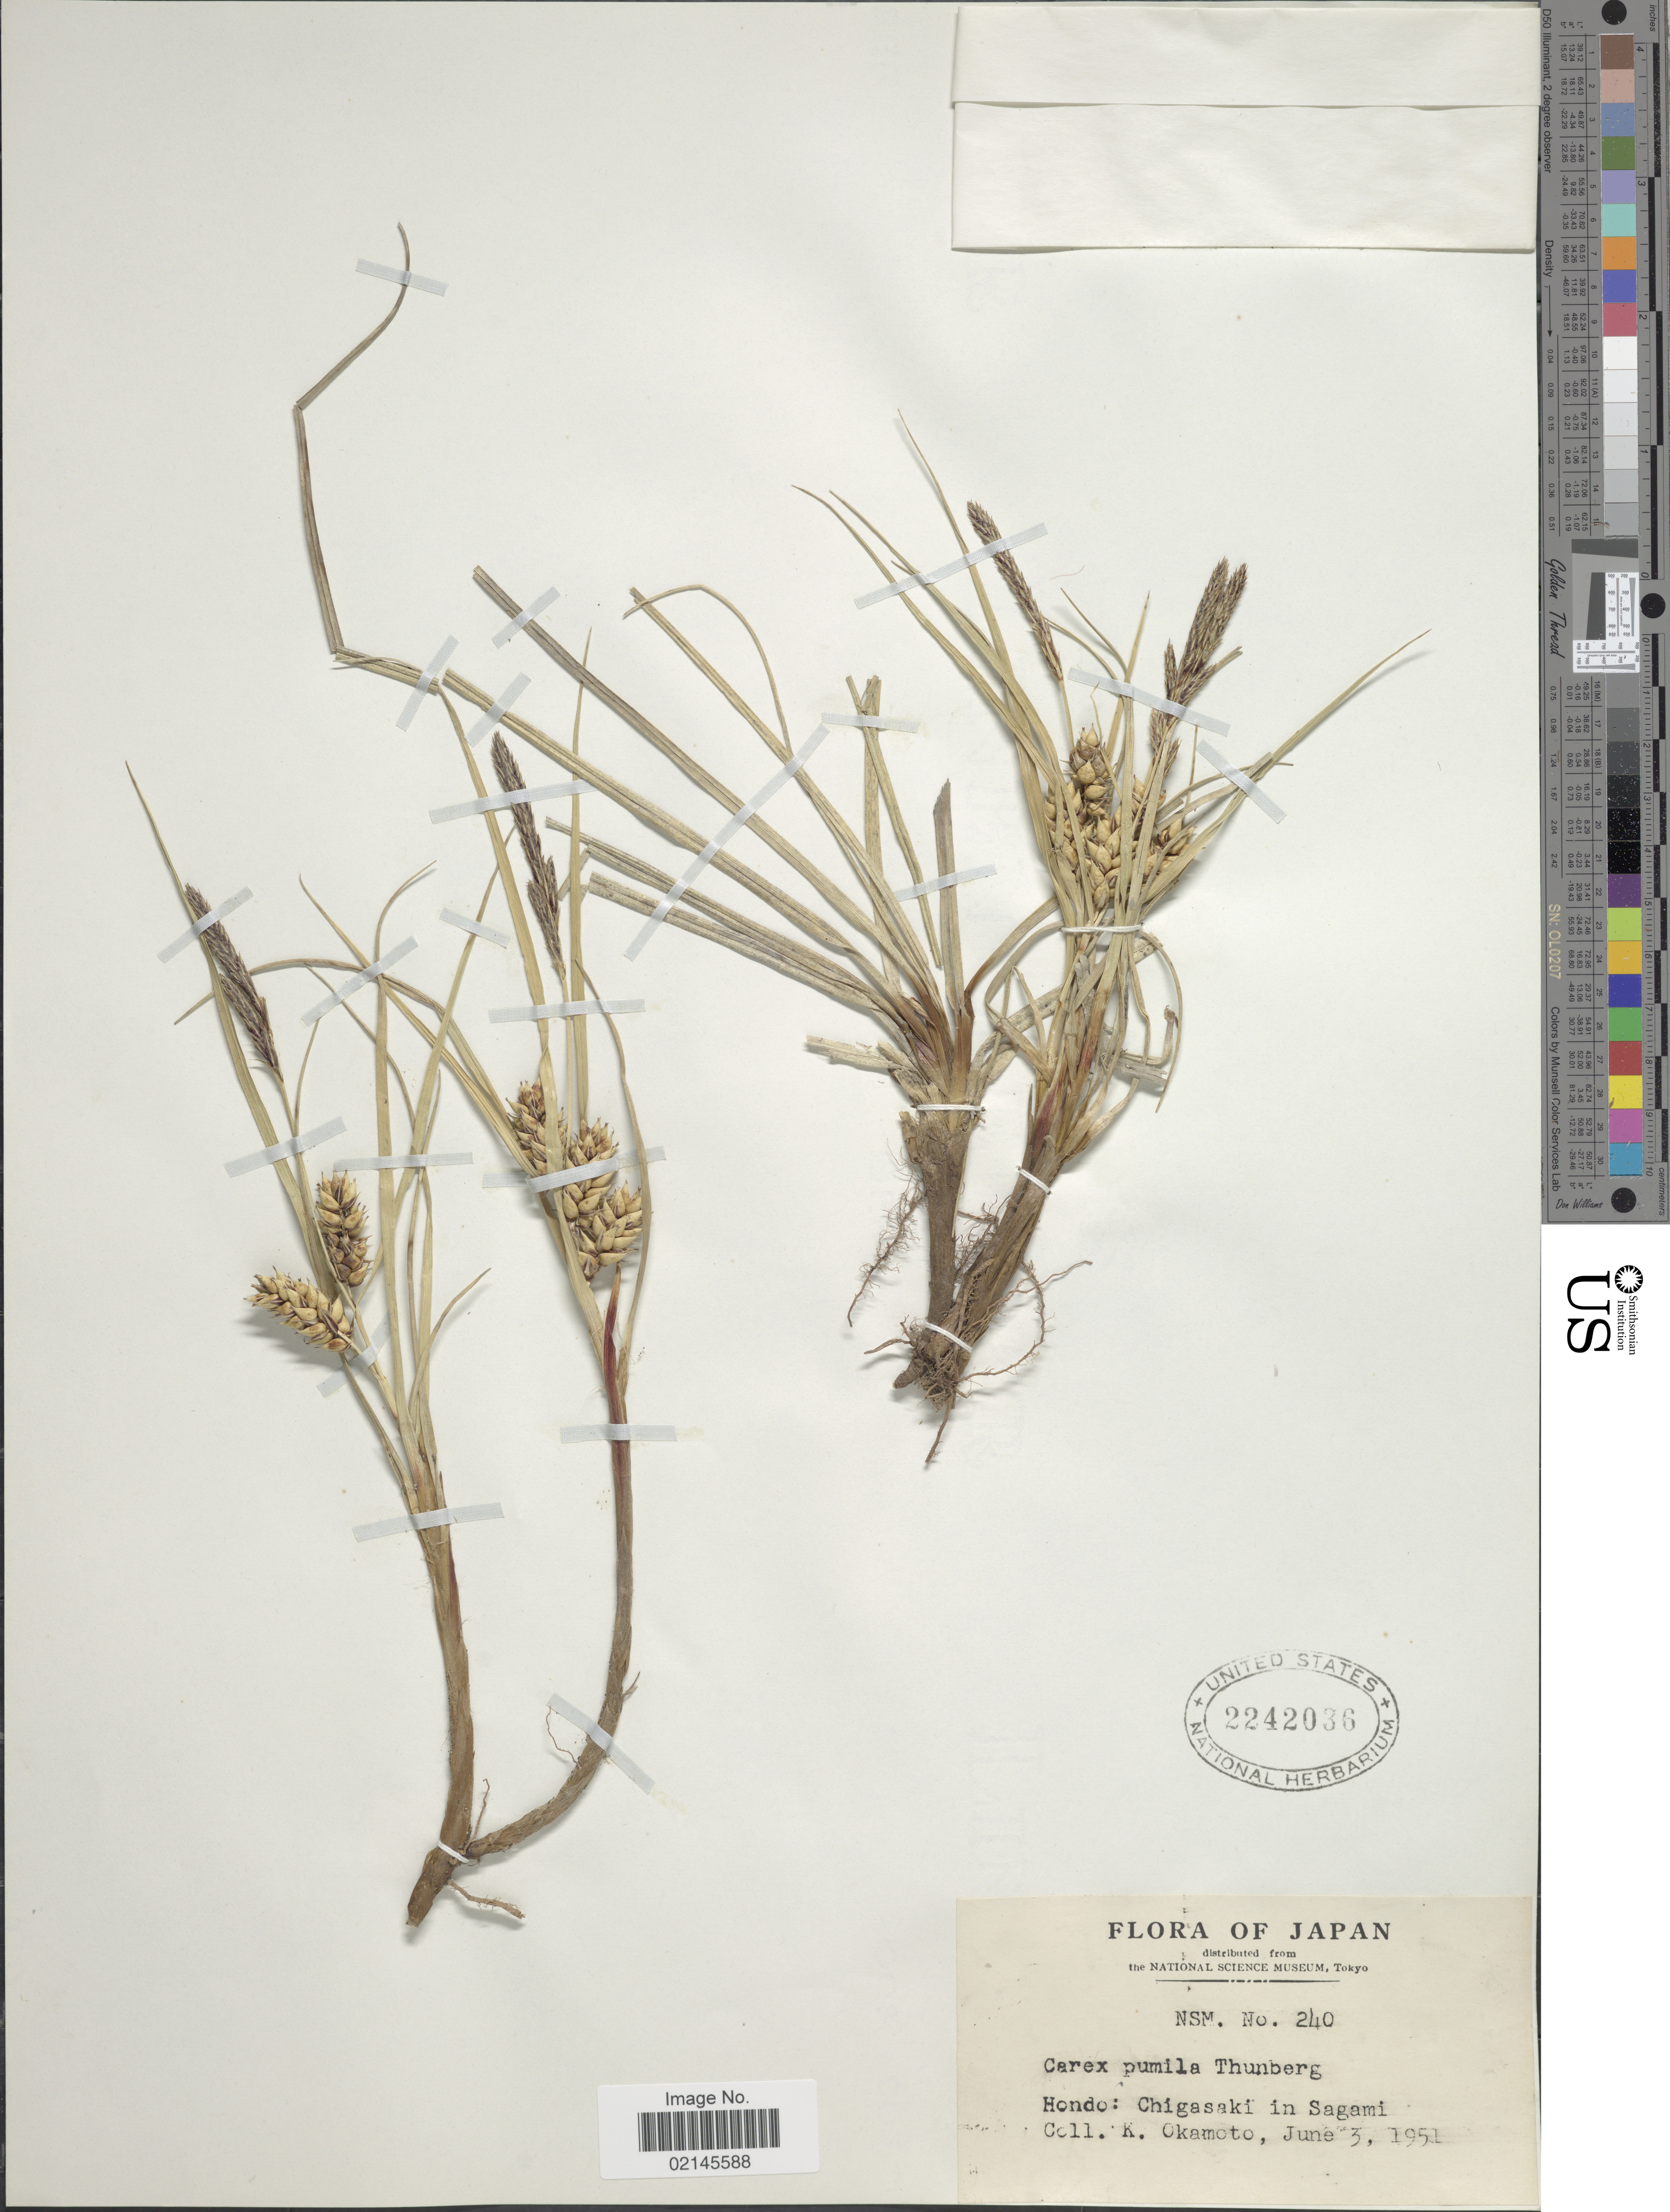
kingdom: Plantae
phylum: Tracheophyta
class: Liliopsida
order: Poales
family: Cyperaceae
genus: Carex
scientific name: Carex pumila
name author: Thunb.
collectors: K. Okamoto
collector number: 240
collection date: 1951-06-03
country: Japan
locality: Hondo, Chigasaki in Sagami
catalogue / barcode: US 2242036